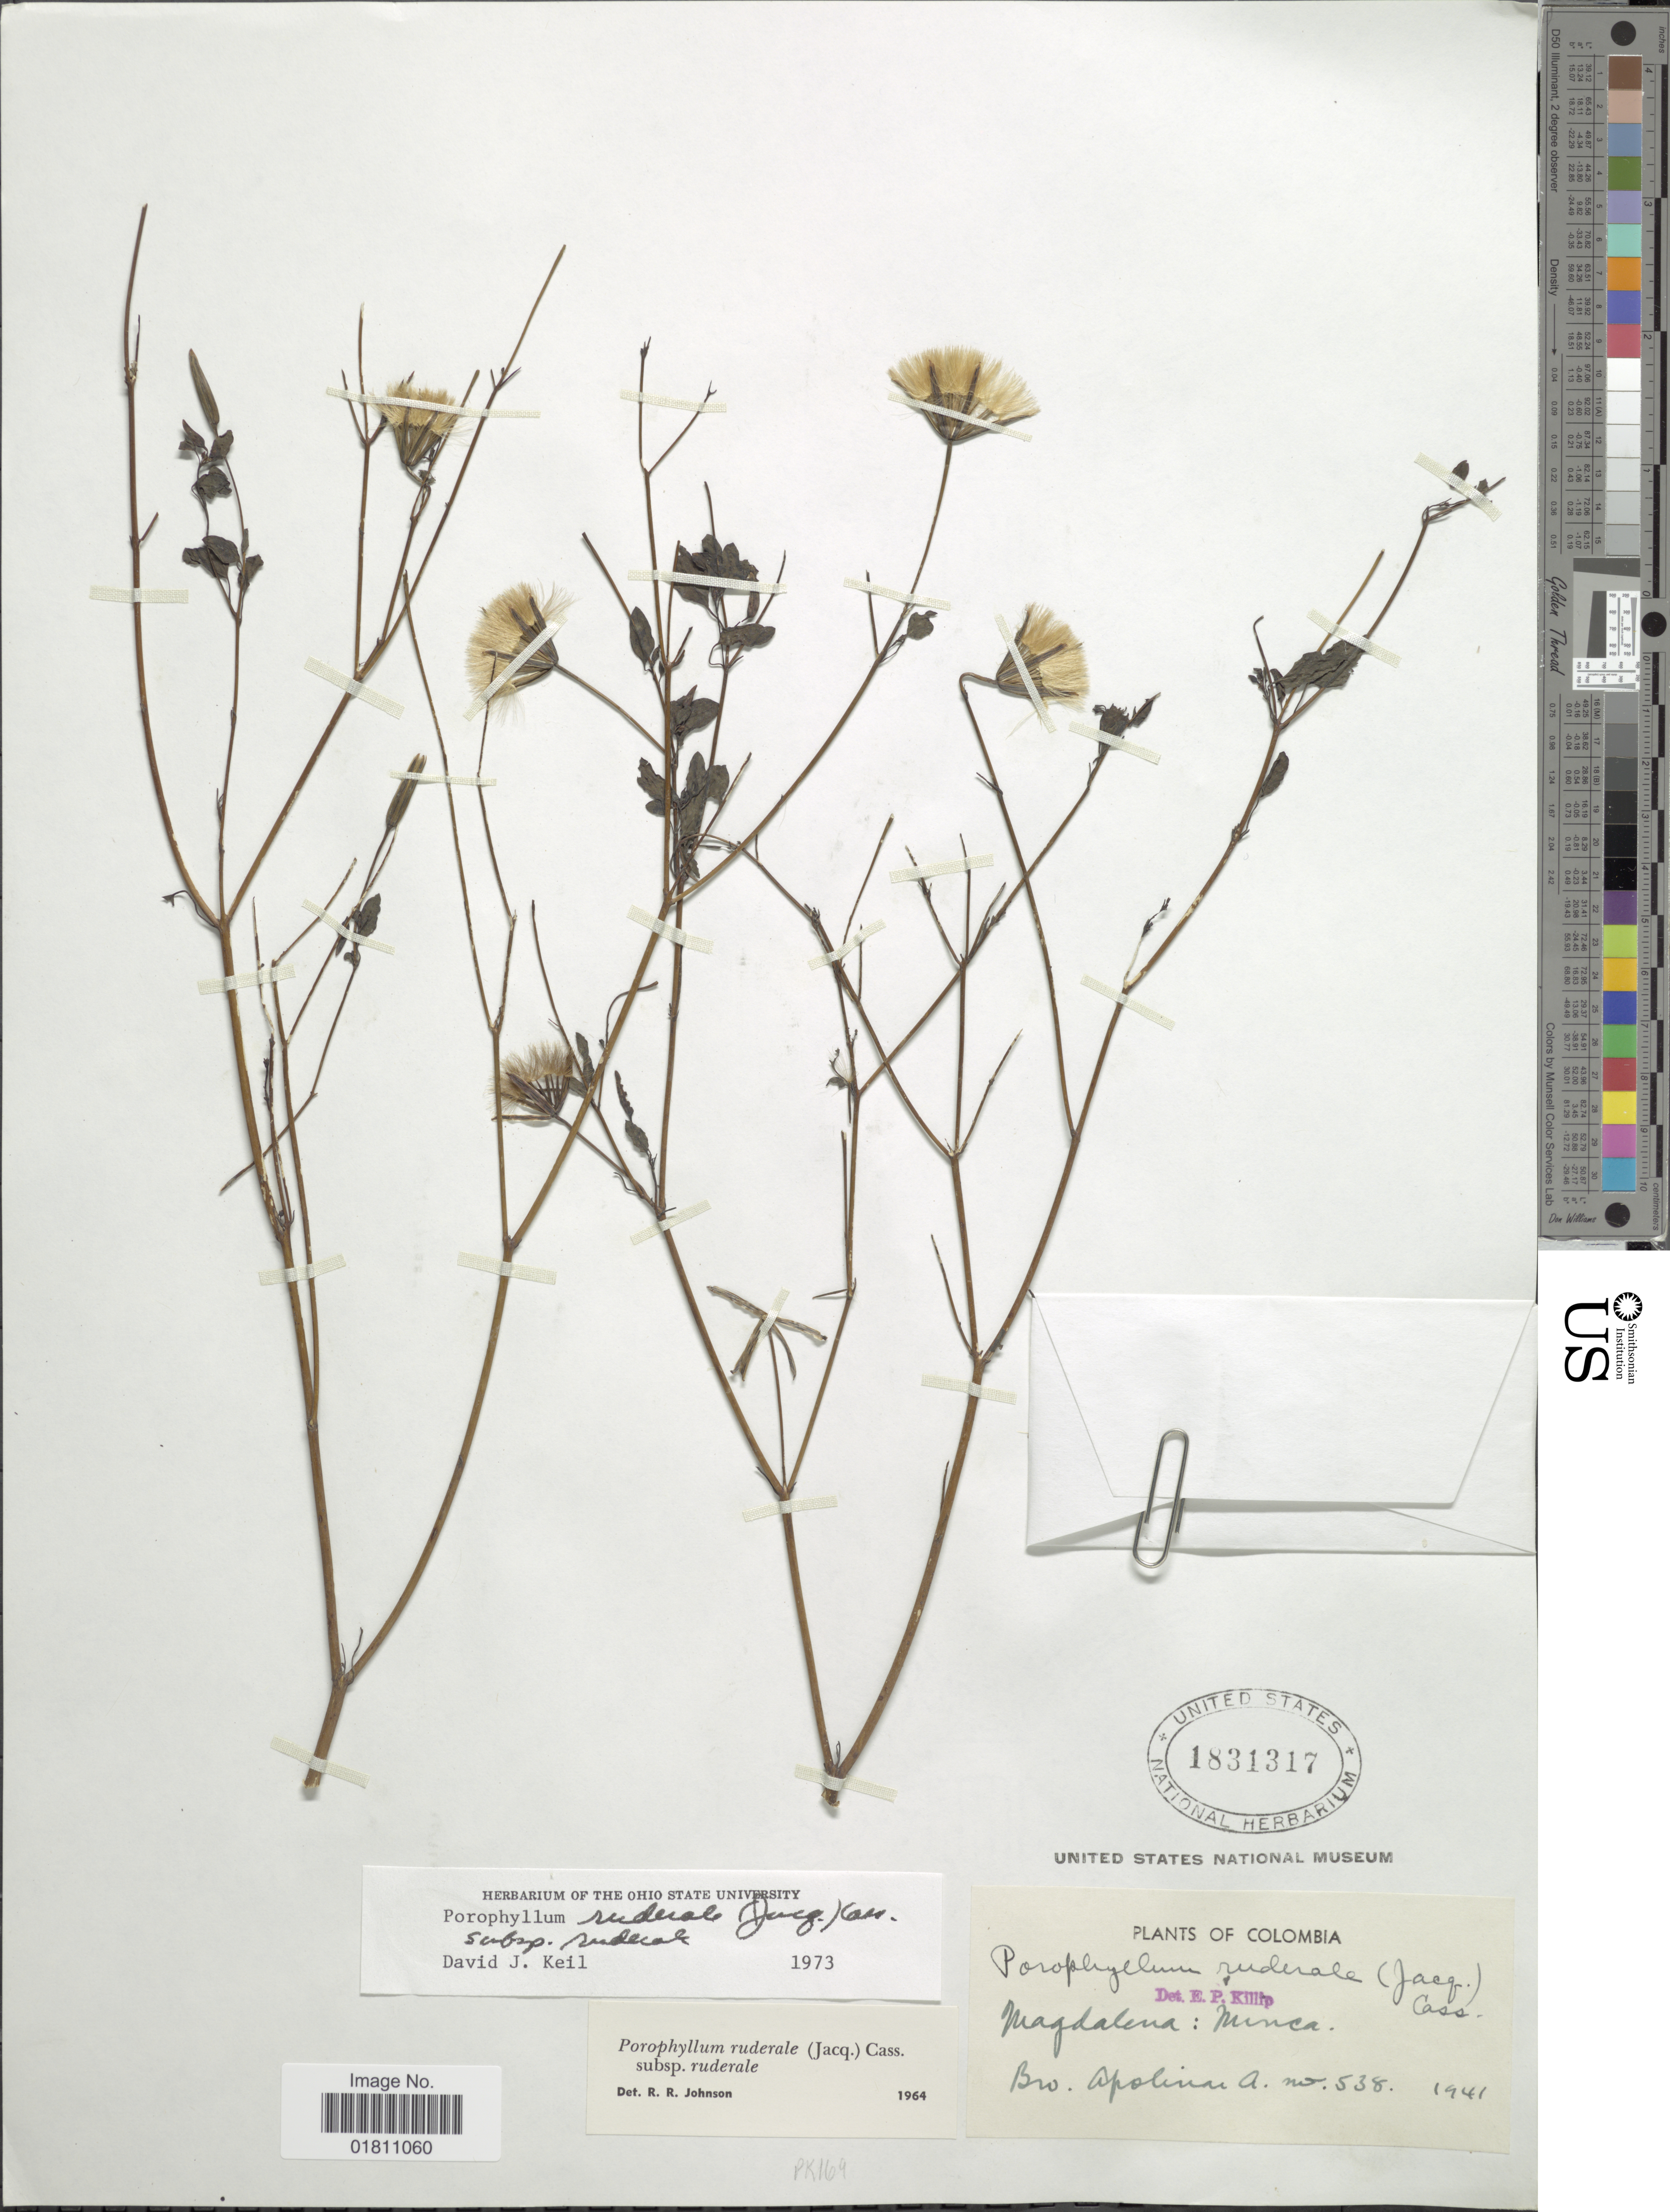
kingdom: Plantae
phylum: Tracheophyta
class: Magnoliopsida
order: Asterales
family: Asteraceae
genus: Porophyllum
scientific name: Porophyllum ruderale subsp. ruderale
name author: (Jacq.) Cass.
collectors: Bro. Apolinar A.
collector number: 538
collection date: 1941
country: Colombia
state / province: Magdalena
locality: Nunca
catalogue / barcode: US 1831317